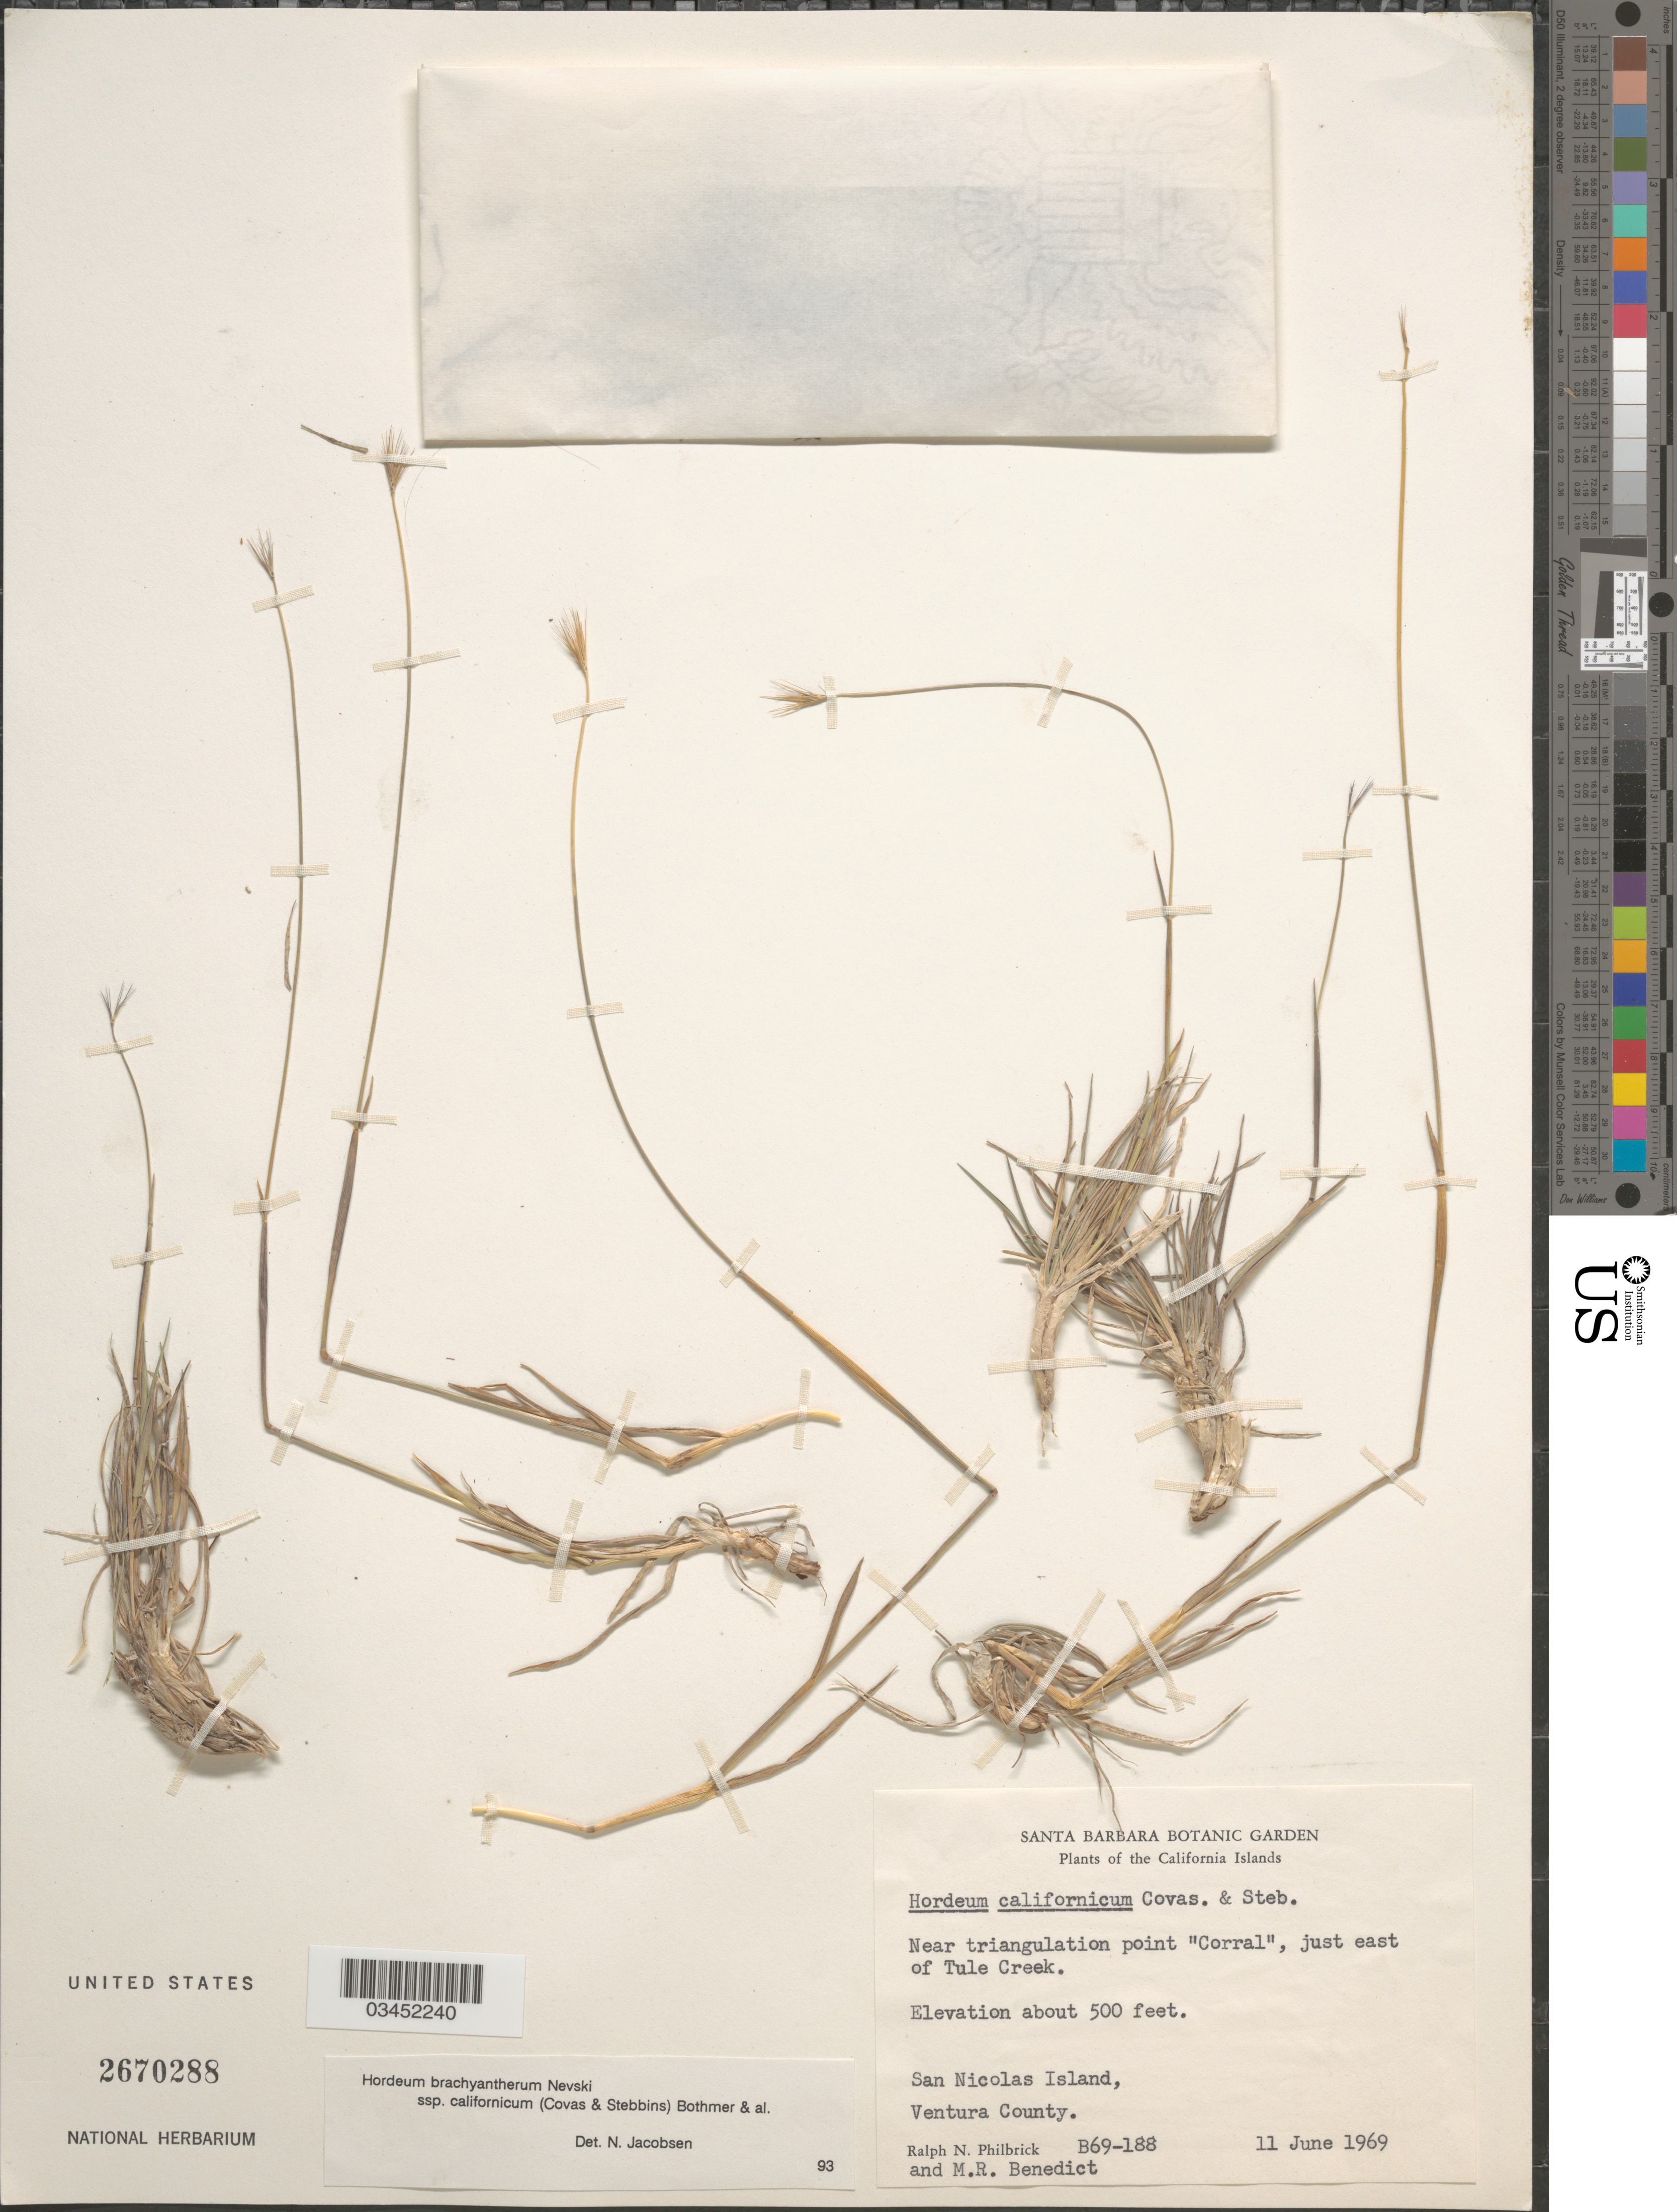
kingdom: Plantae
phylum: Tracheophyta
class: Liliopsida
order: Poales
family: Poaceae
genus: Hordeum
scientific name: Hordeum brachyantherum subsp. californicum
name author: (Covas & Stebbins) Bothmer et al.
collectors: R. Philbrick & M. R. Benedict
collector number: B69-188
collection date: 1969-06-11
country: United States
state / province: California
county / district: Ventura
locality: California Islands. Near triangulation point "Corral", just east of Tule Creek. San Nicolas Island, Ventura County.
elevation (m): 152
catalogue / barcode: US 2670288